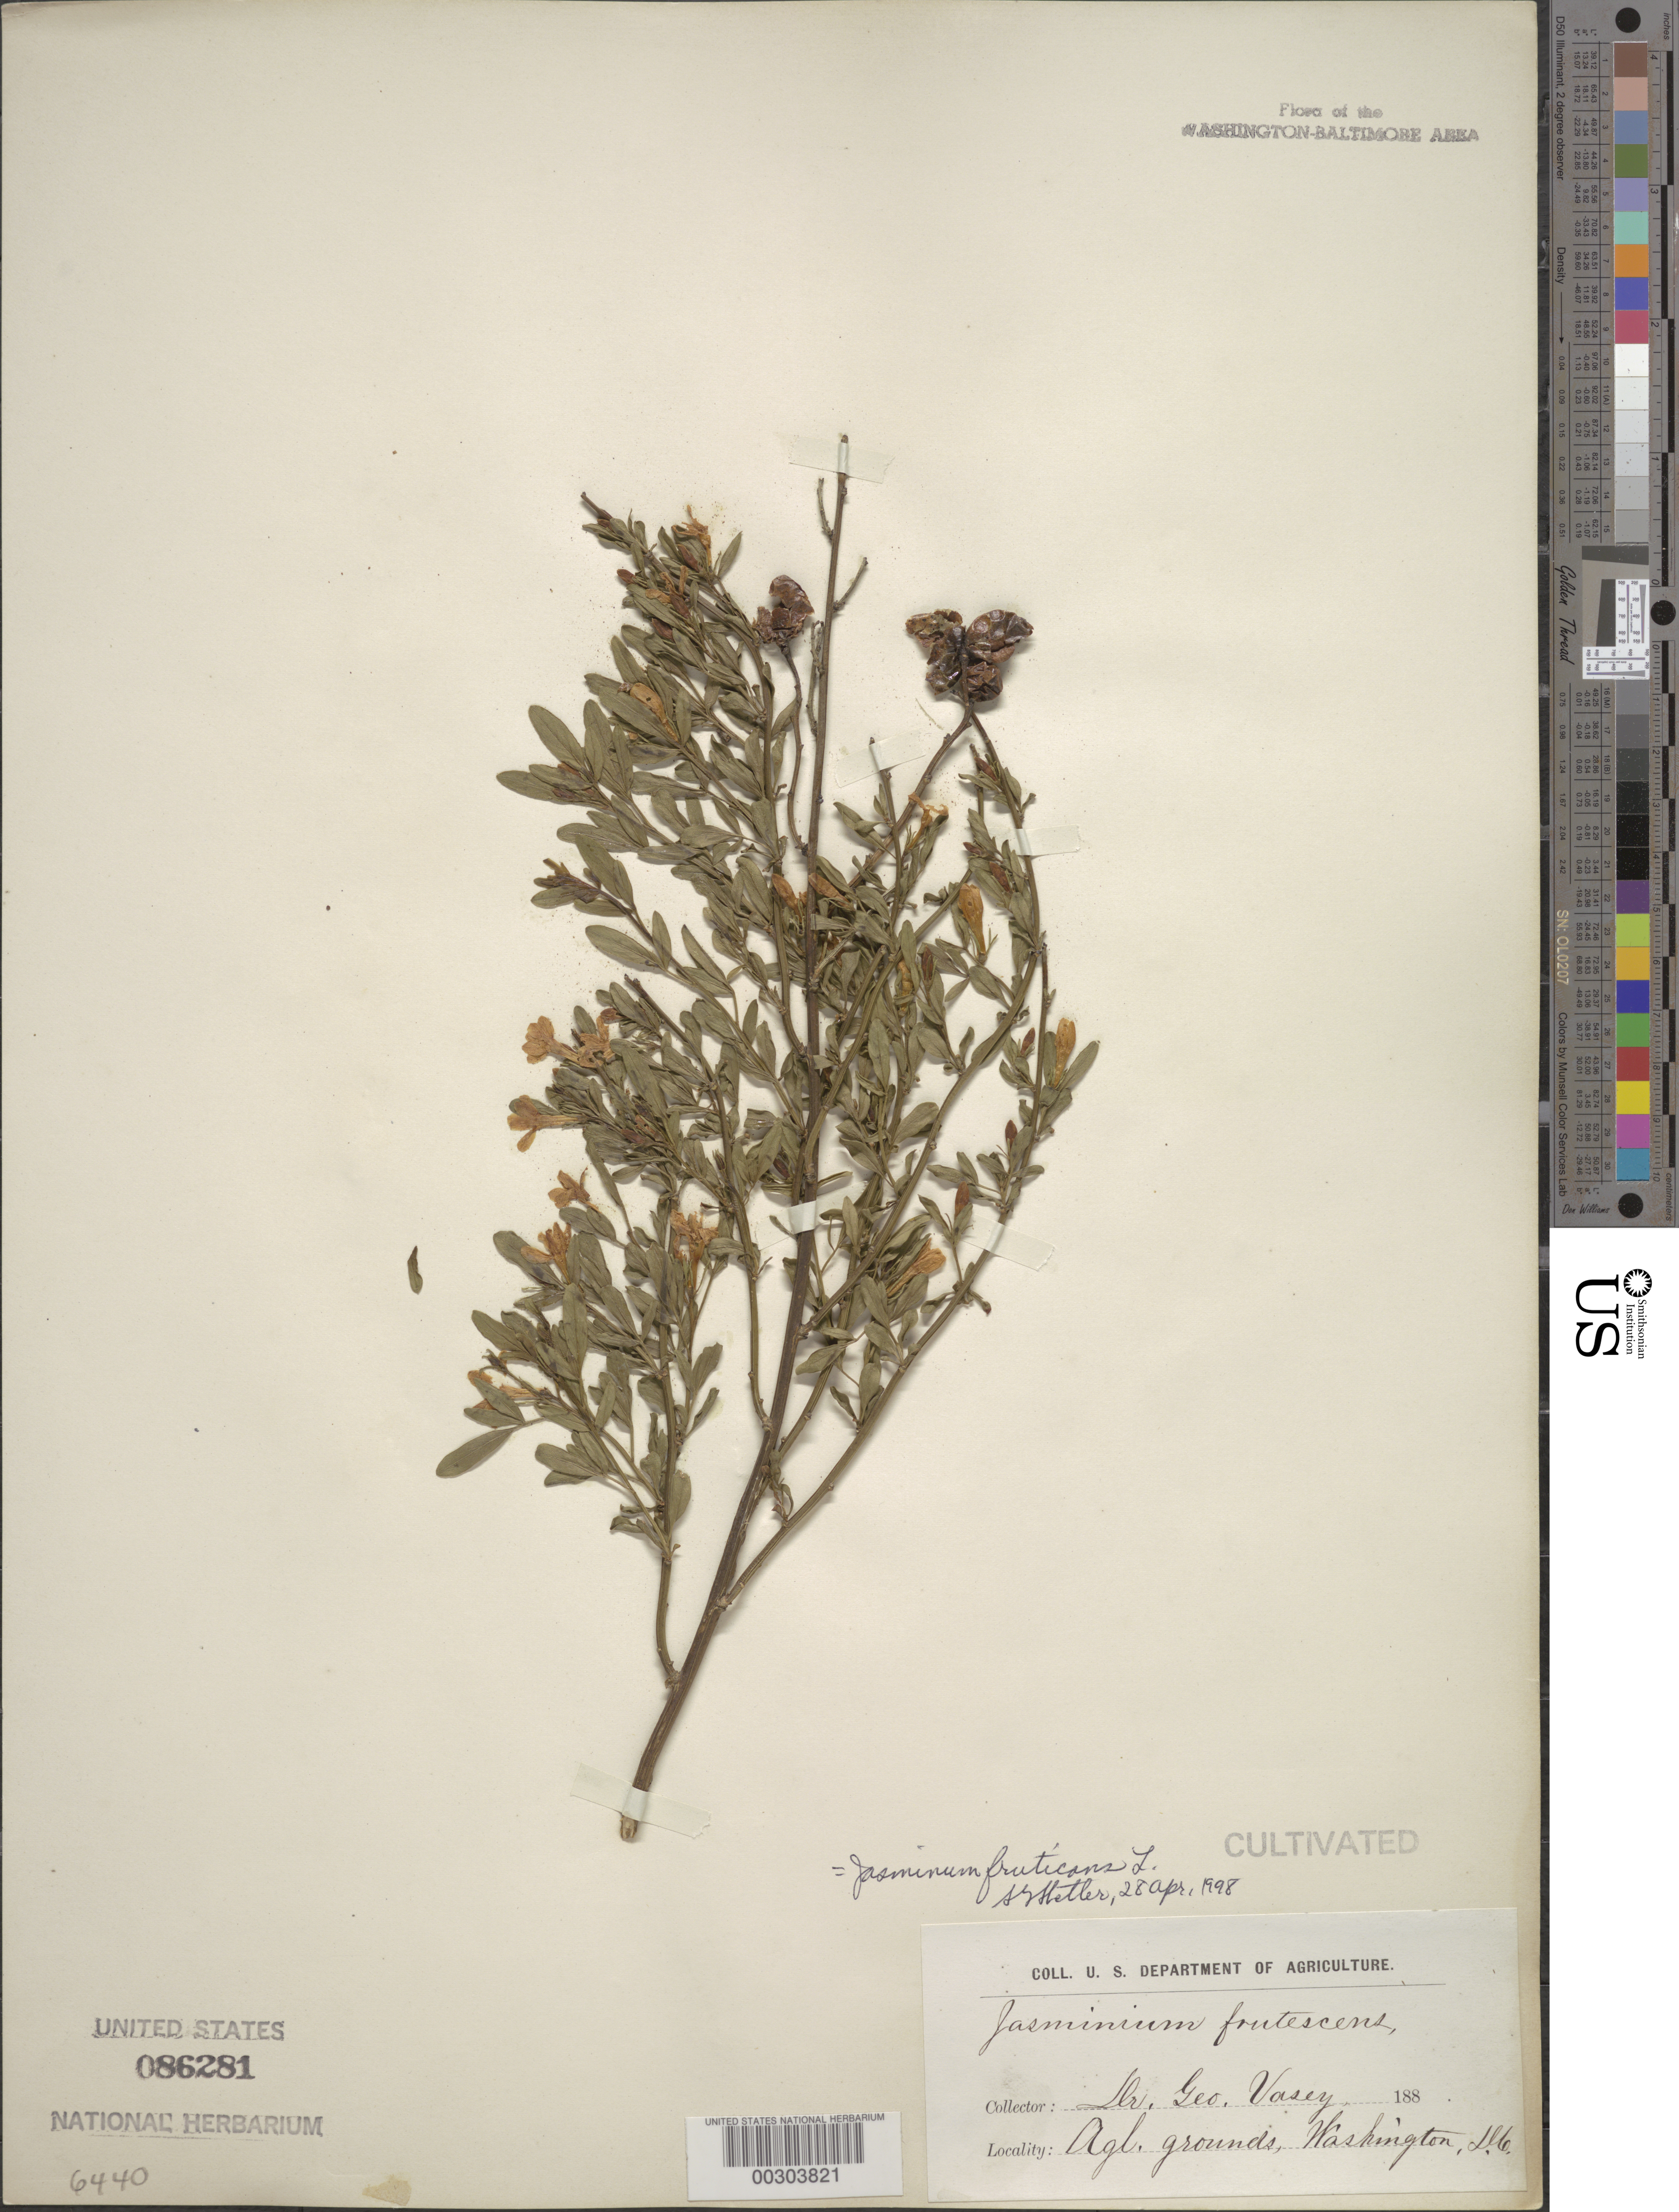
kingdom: Plantae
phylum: Tracheophyta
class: Magnoliopsida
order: Lamiales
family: Oleaceae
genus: Jasminum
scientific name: Jasminum fruticans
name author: L.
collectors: G. R. Vasey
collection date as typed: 188-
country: United States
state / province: District of Columbia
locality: Department of Agriculture grounds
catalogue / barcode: US 86281